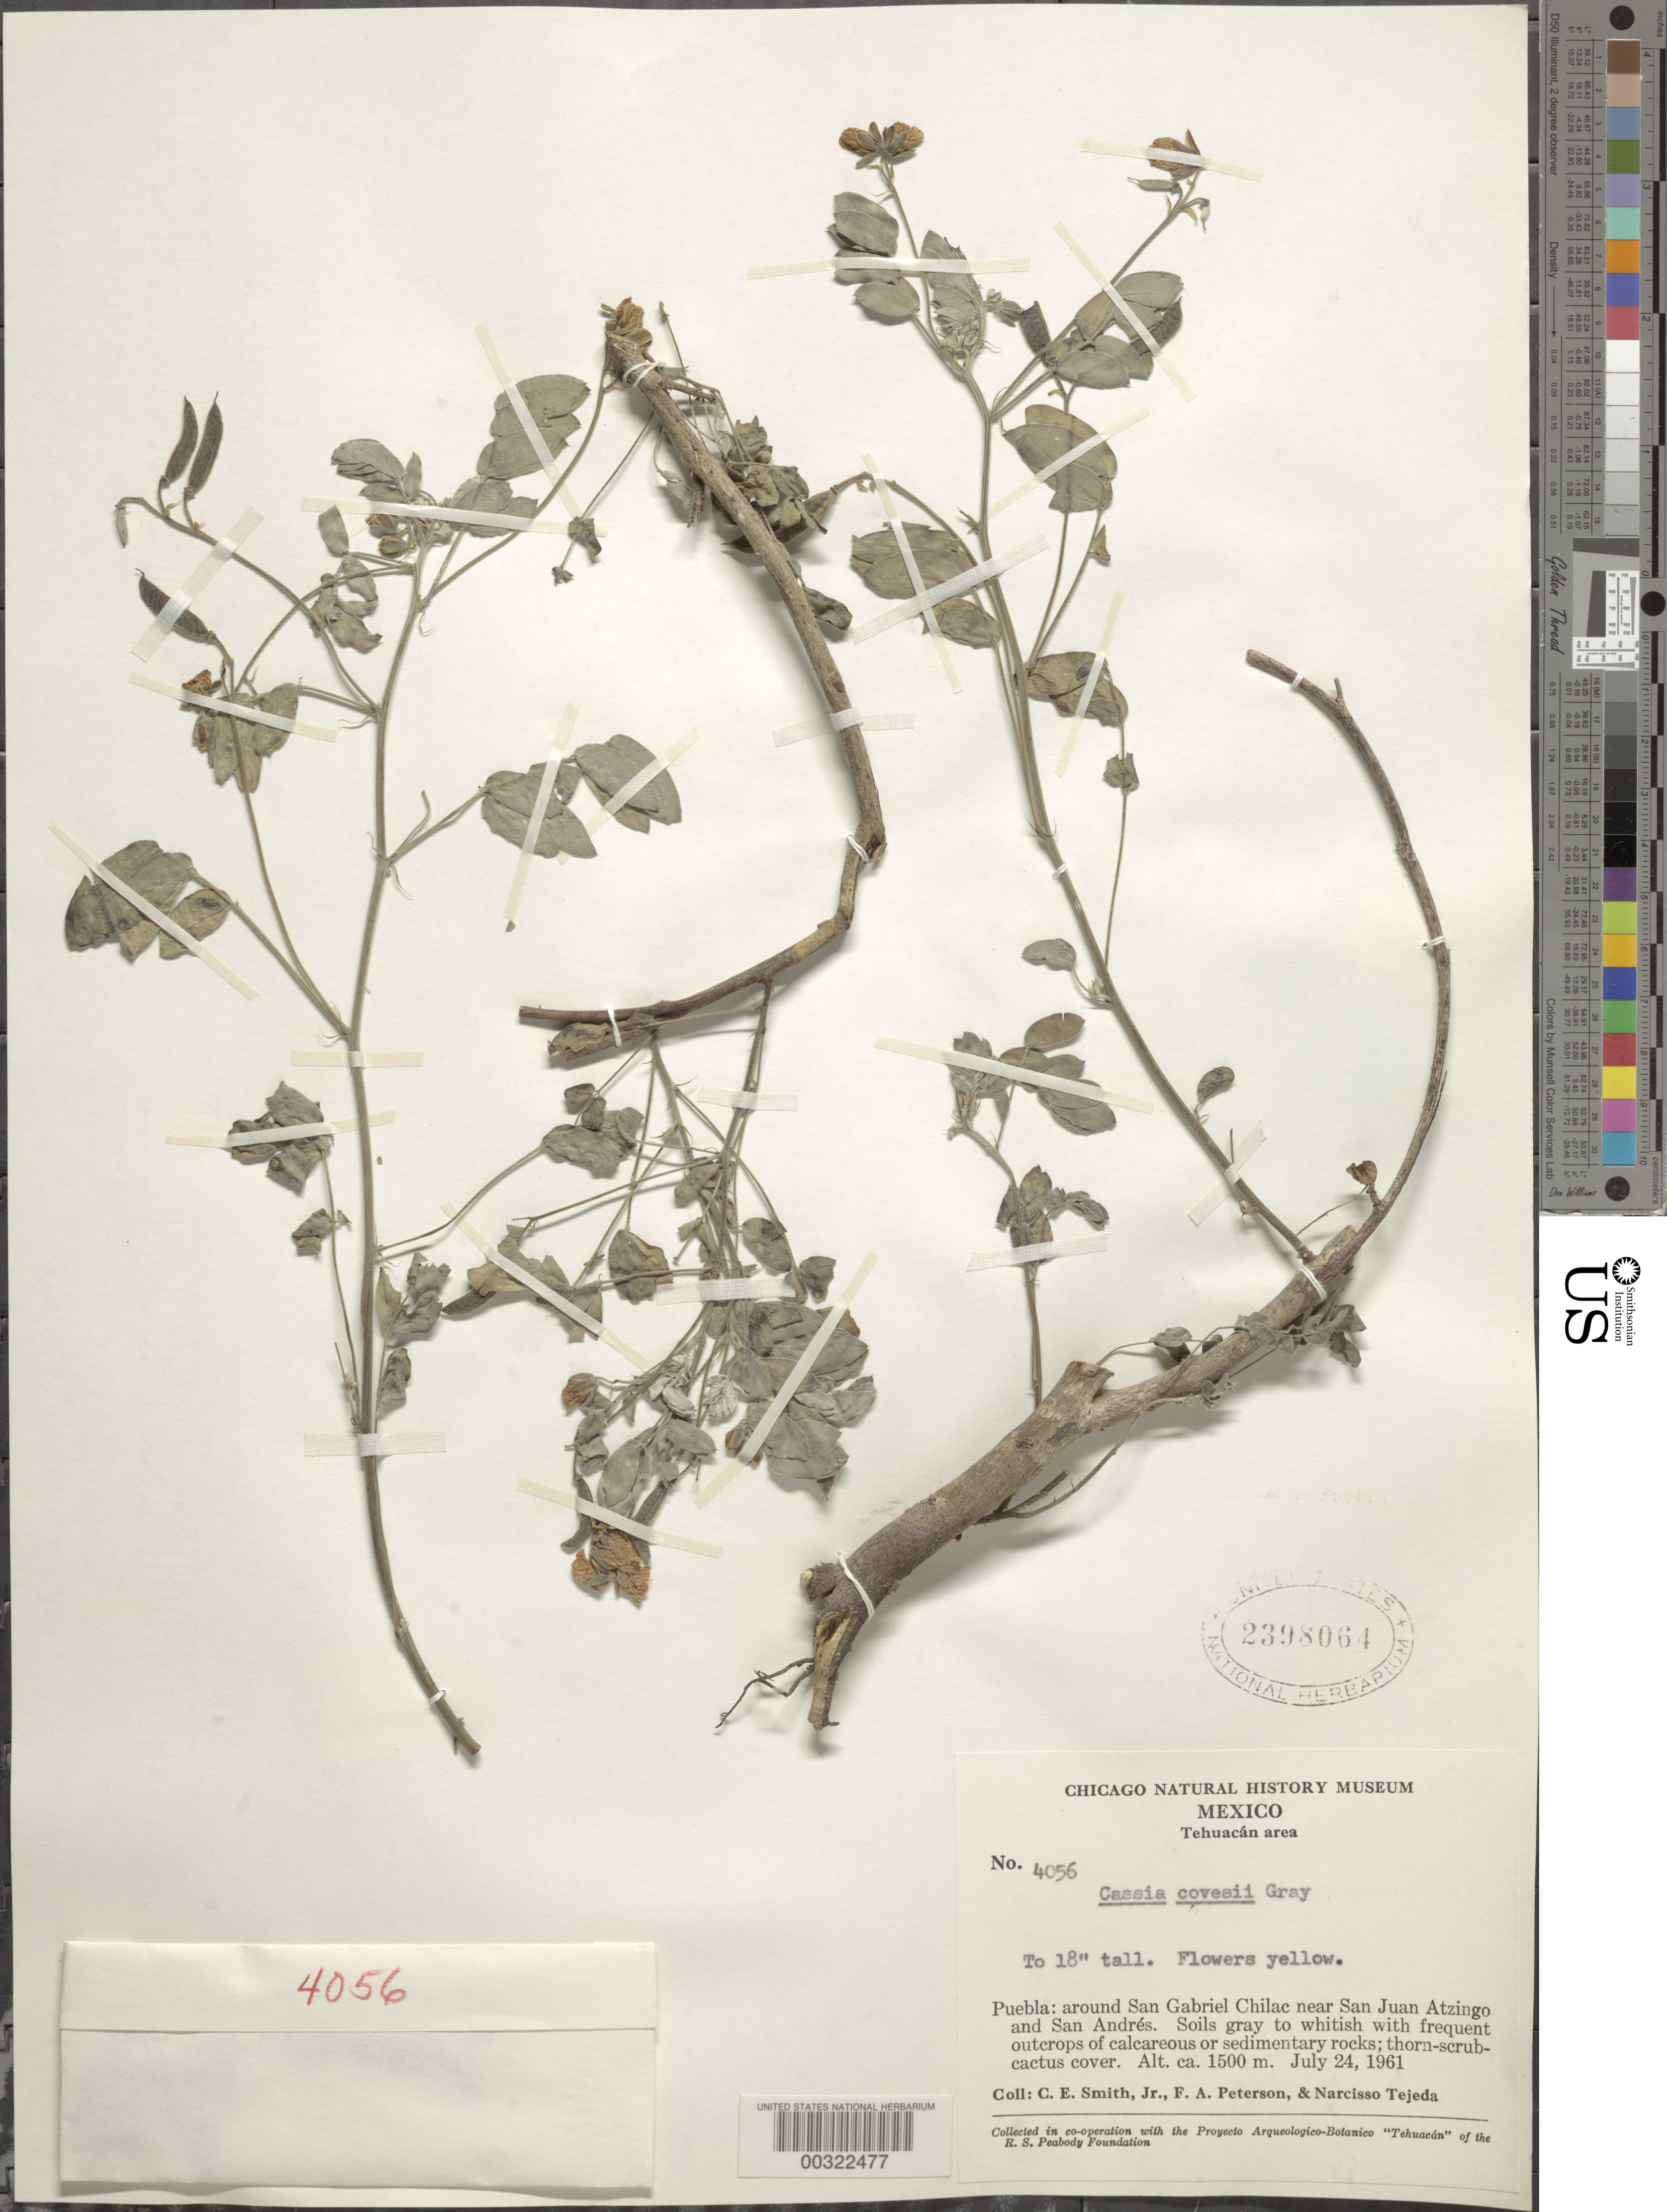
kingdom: Plantae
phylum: Tracheophyta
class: Magnoliopsida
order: Fabales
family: Fabaceae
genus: Senna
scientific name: Senna covesii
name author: (A. Gray) H.S. Irwin & Barneby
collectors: C. E. Smith Jr., F. A. Peterson & N. Tejeda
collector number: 4056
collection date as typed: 24 Jul 1961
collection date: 1961-07-24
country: Mexico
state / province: Puebla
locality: Around San Gabriel Chilac near San Juan Atzingo and San Andrés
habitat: Soils gray to whitish with calcareous or sedimentary rocks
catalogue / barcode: US 2398064